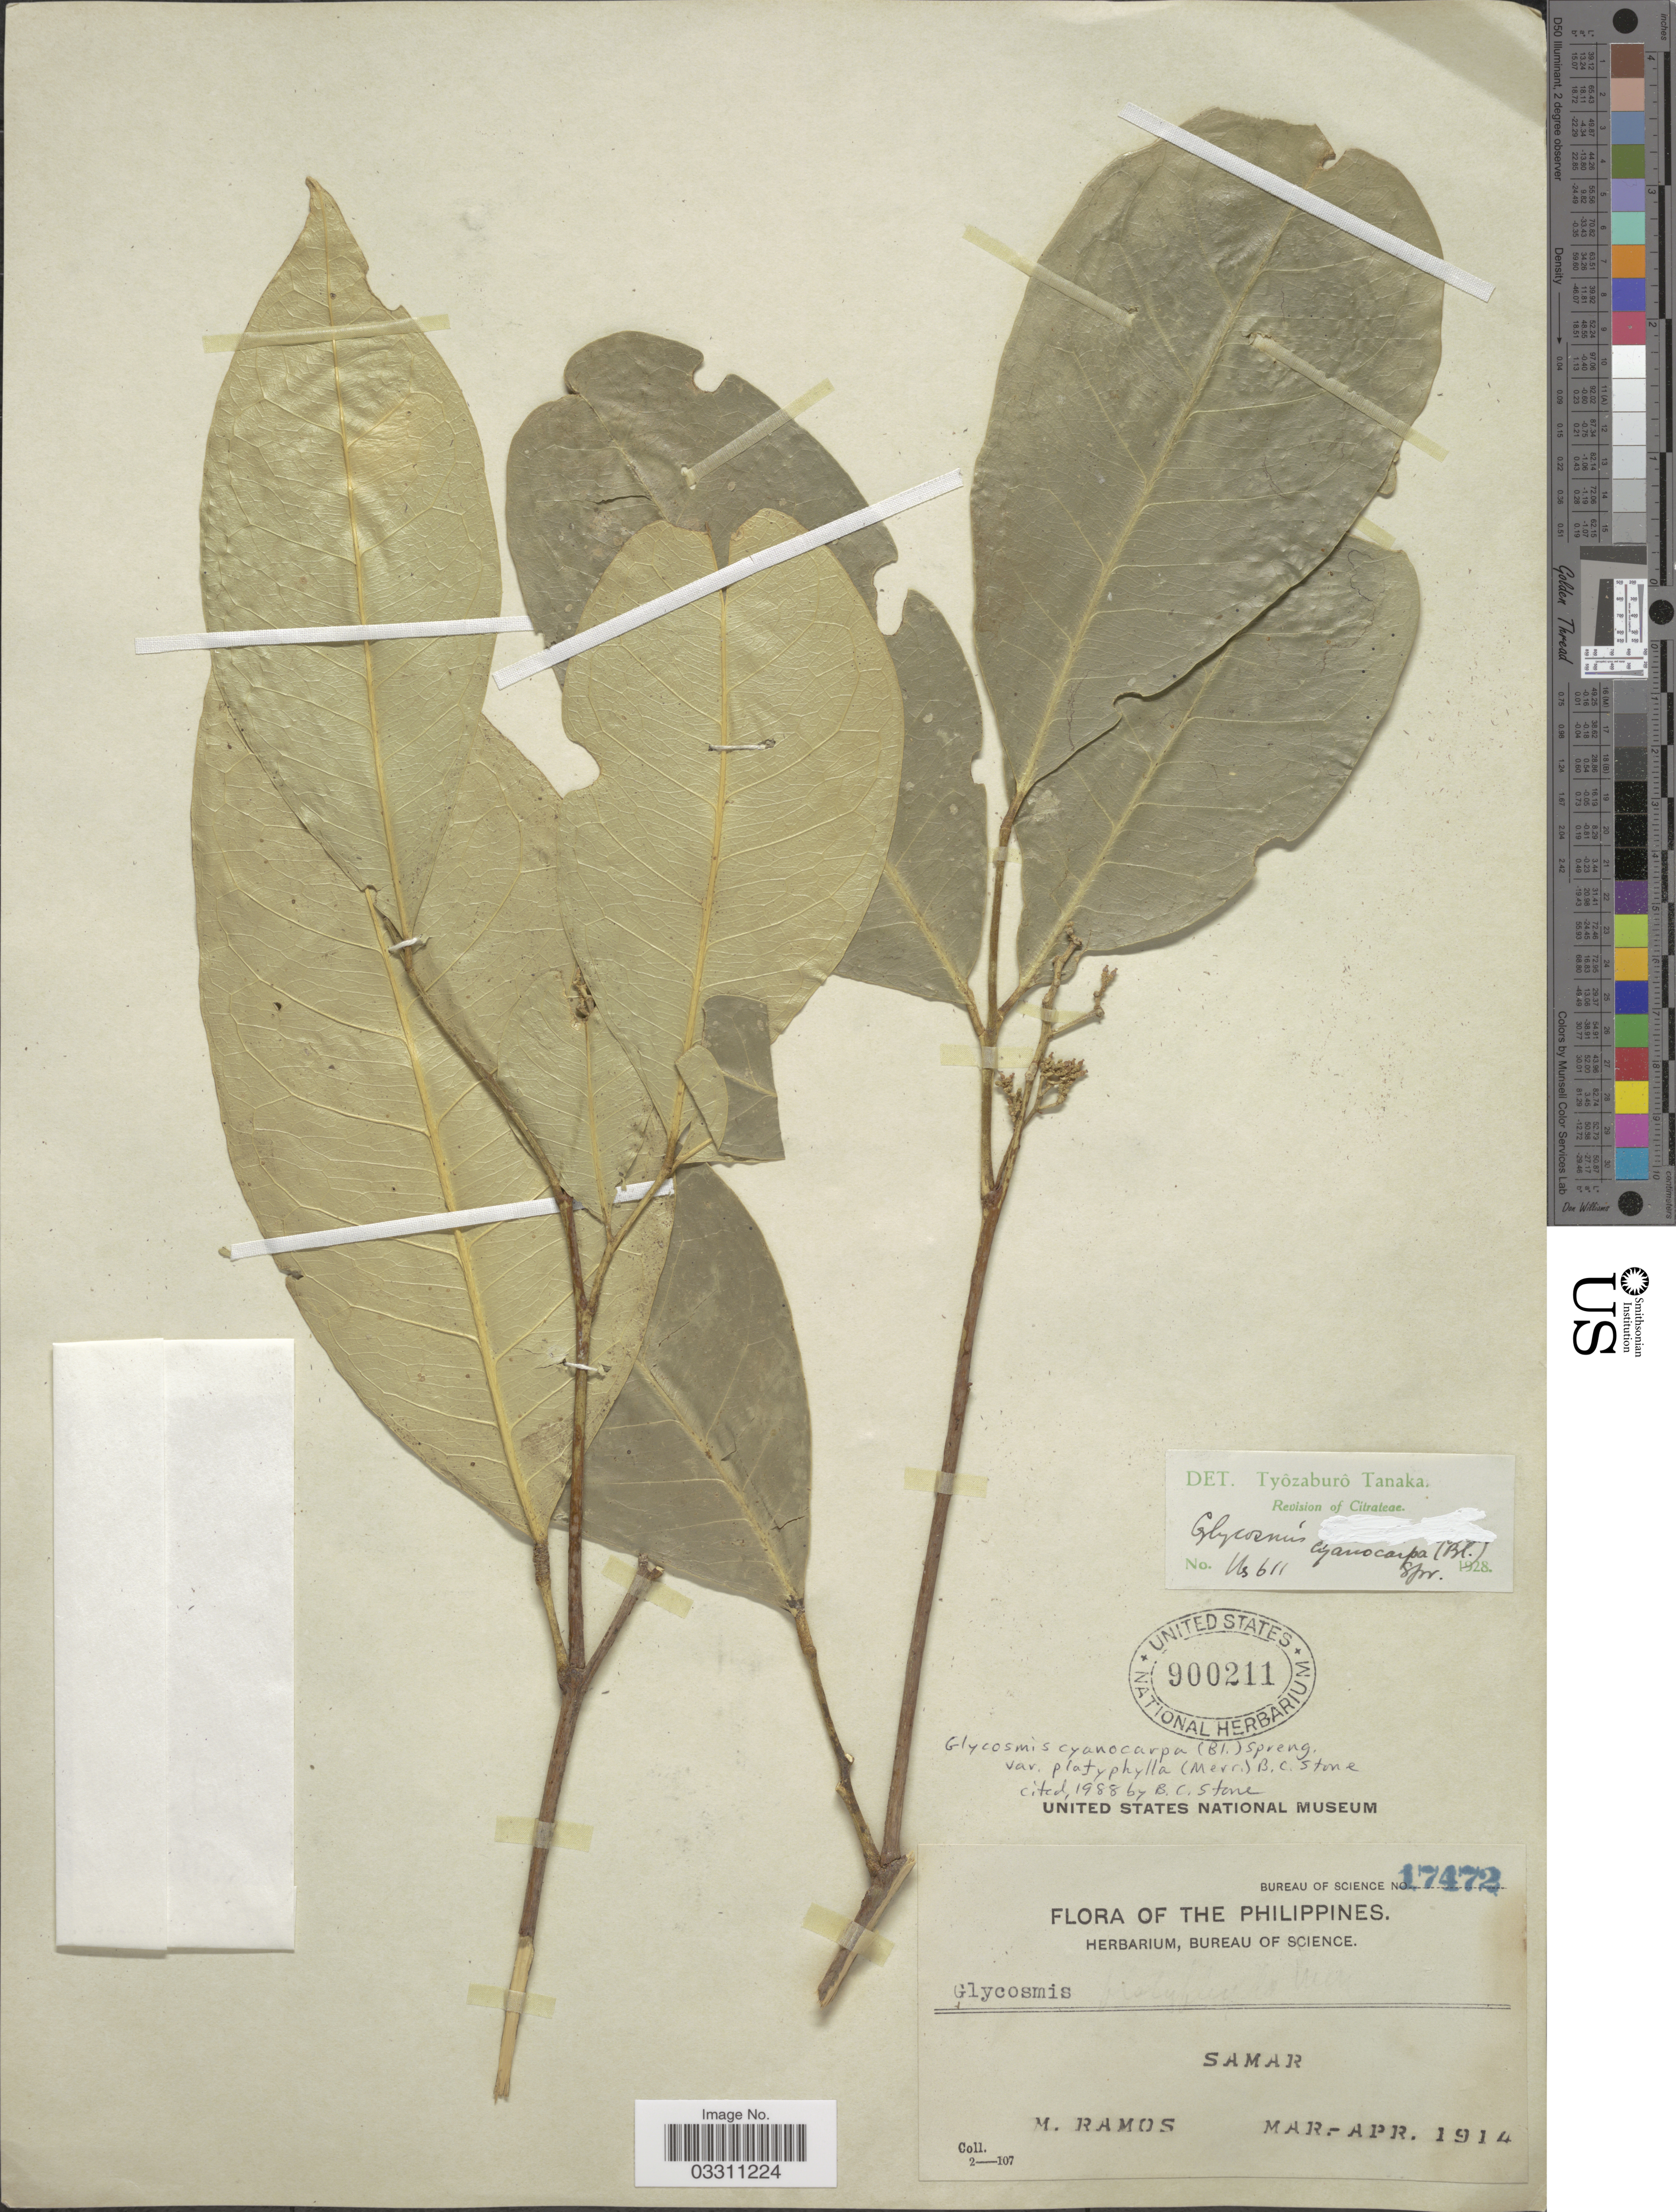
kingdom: Plantae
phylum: Tracheophyta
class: Magnoliopsida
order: Sapindales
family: Rutaceae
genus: Glycosmis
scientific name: Glycosmis cyanocarpa var. platyphylla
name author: (Merr.) B.C. Stone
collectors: M. Ramos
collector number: Bureau of Science 17472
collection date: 1914-03/1914-04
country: Philippines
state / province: Eastern Visayas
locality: Samar.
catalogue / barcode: US 900211